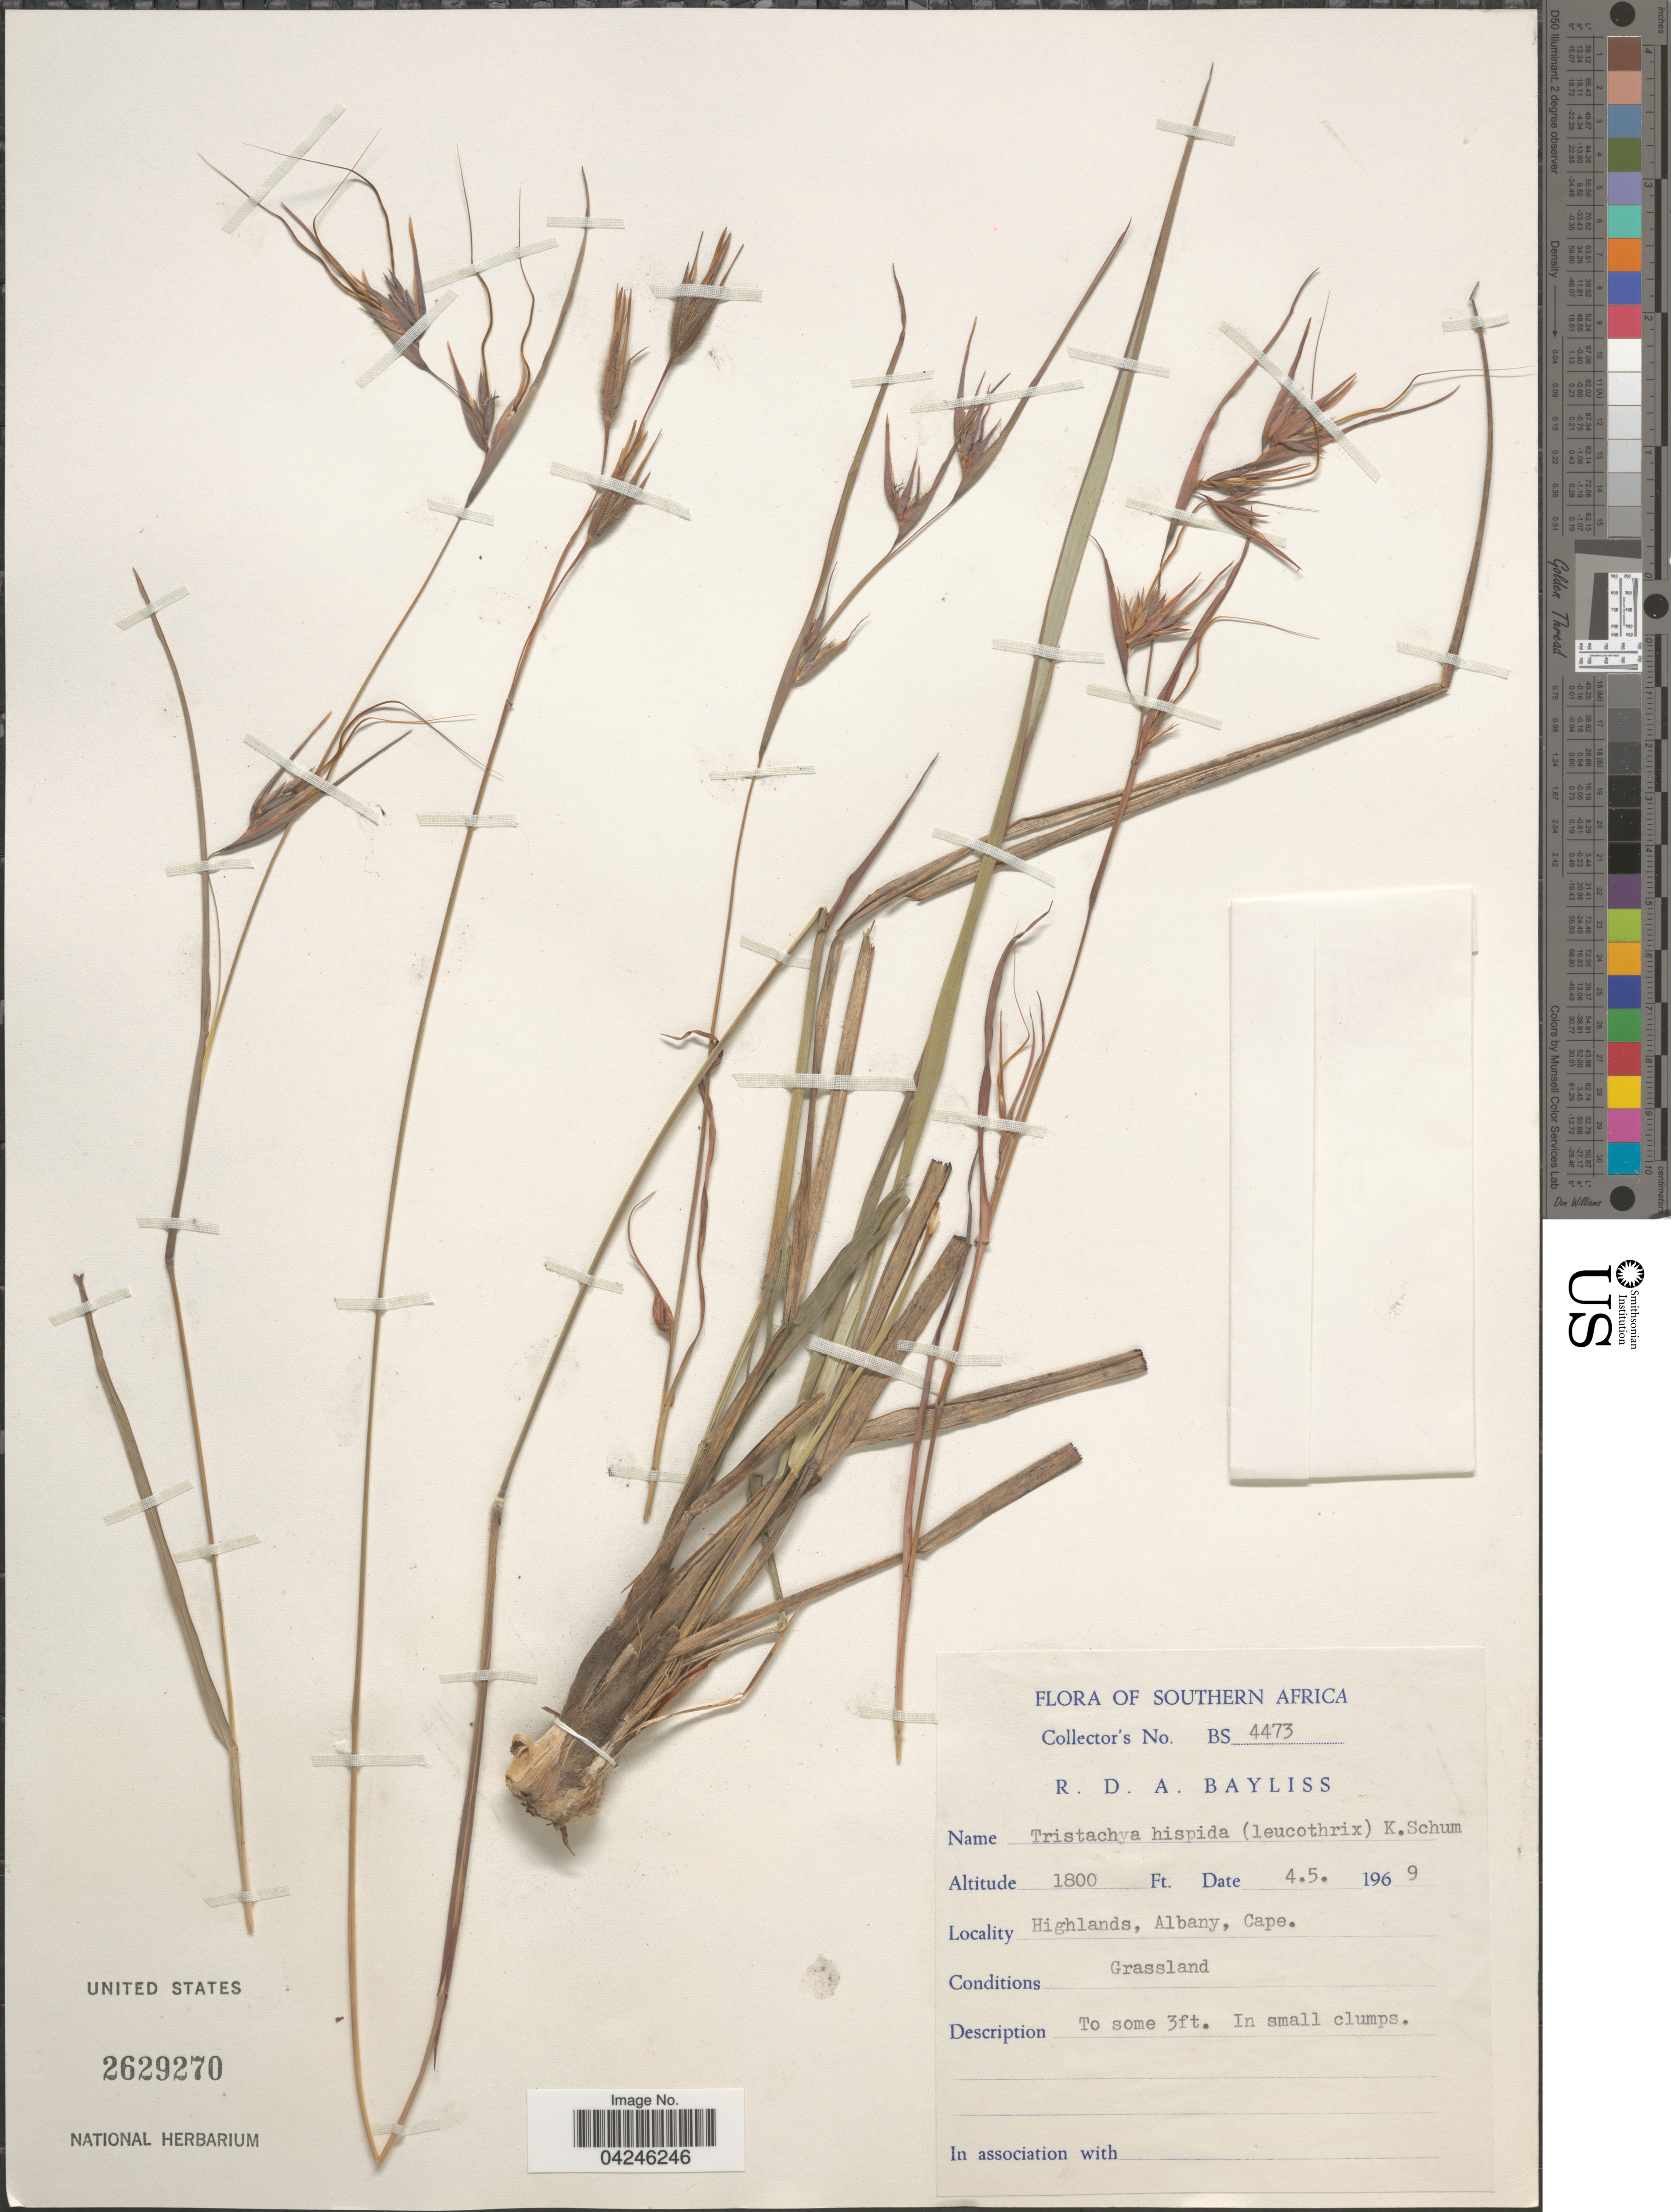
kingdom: Plantae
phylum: Tracheophyta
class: Liliopsida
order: Poales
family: Poaceae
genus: Tristachya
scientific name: Tristachya leucothrix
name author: Trin. ex Nees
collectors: R. Bayliss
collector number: BS4473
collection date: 1969-05-04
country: South Africa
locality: Southern Africa. Highlands, Albany, Cape.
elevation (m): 549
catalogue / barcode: US 2629270